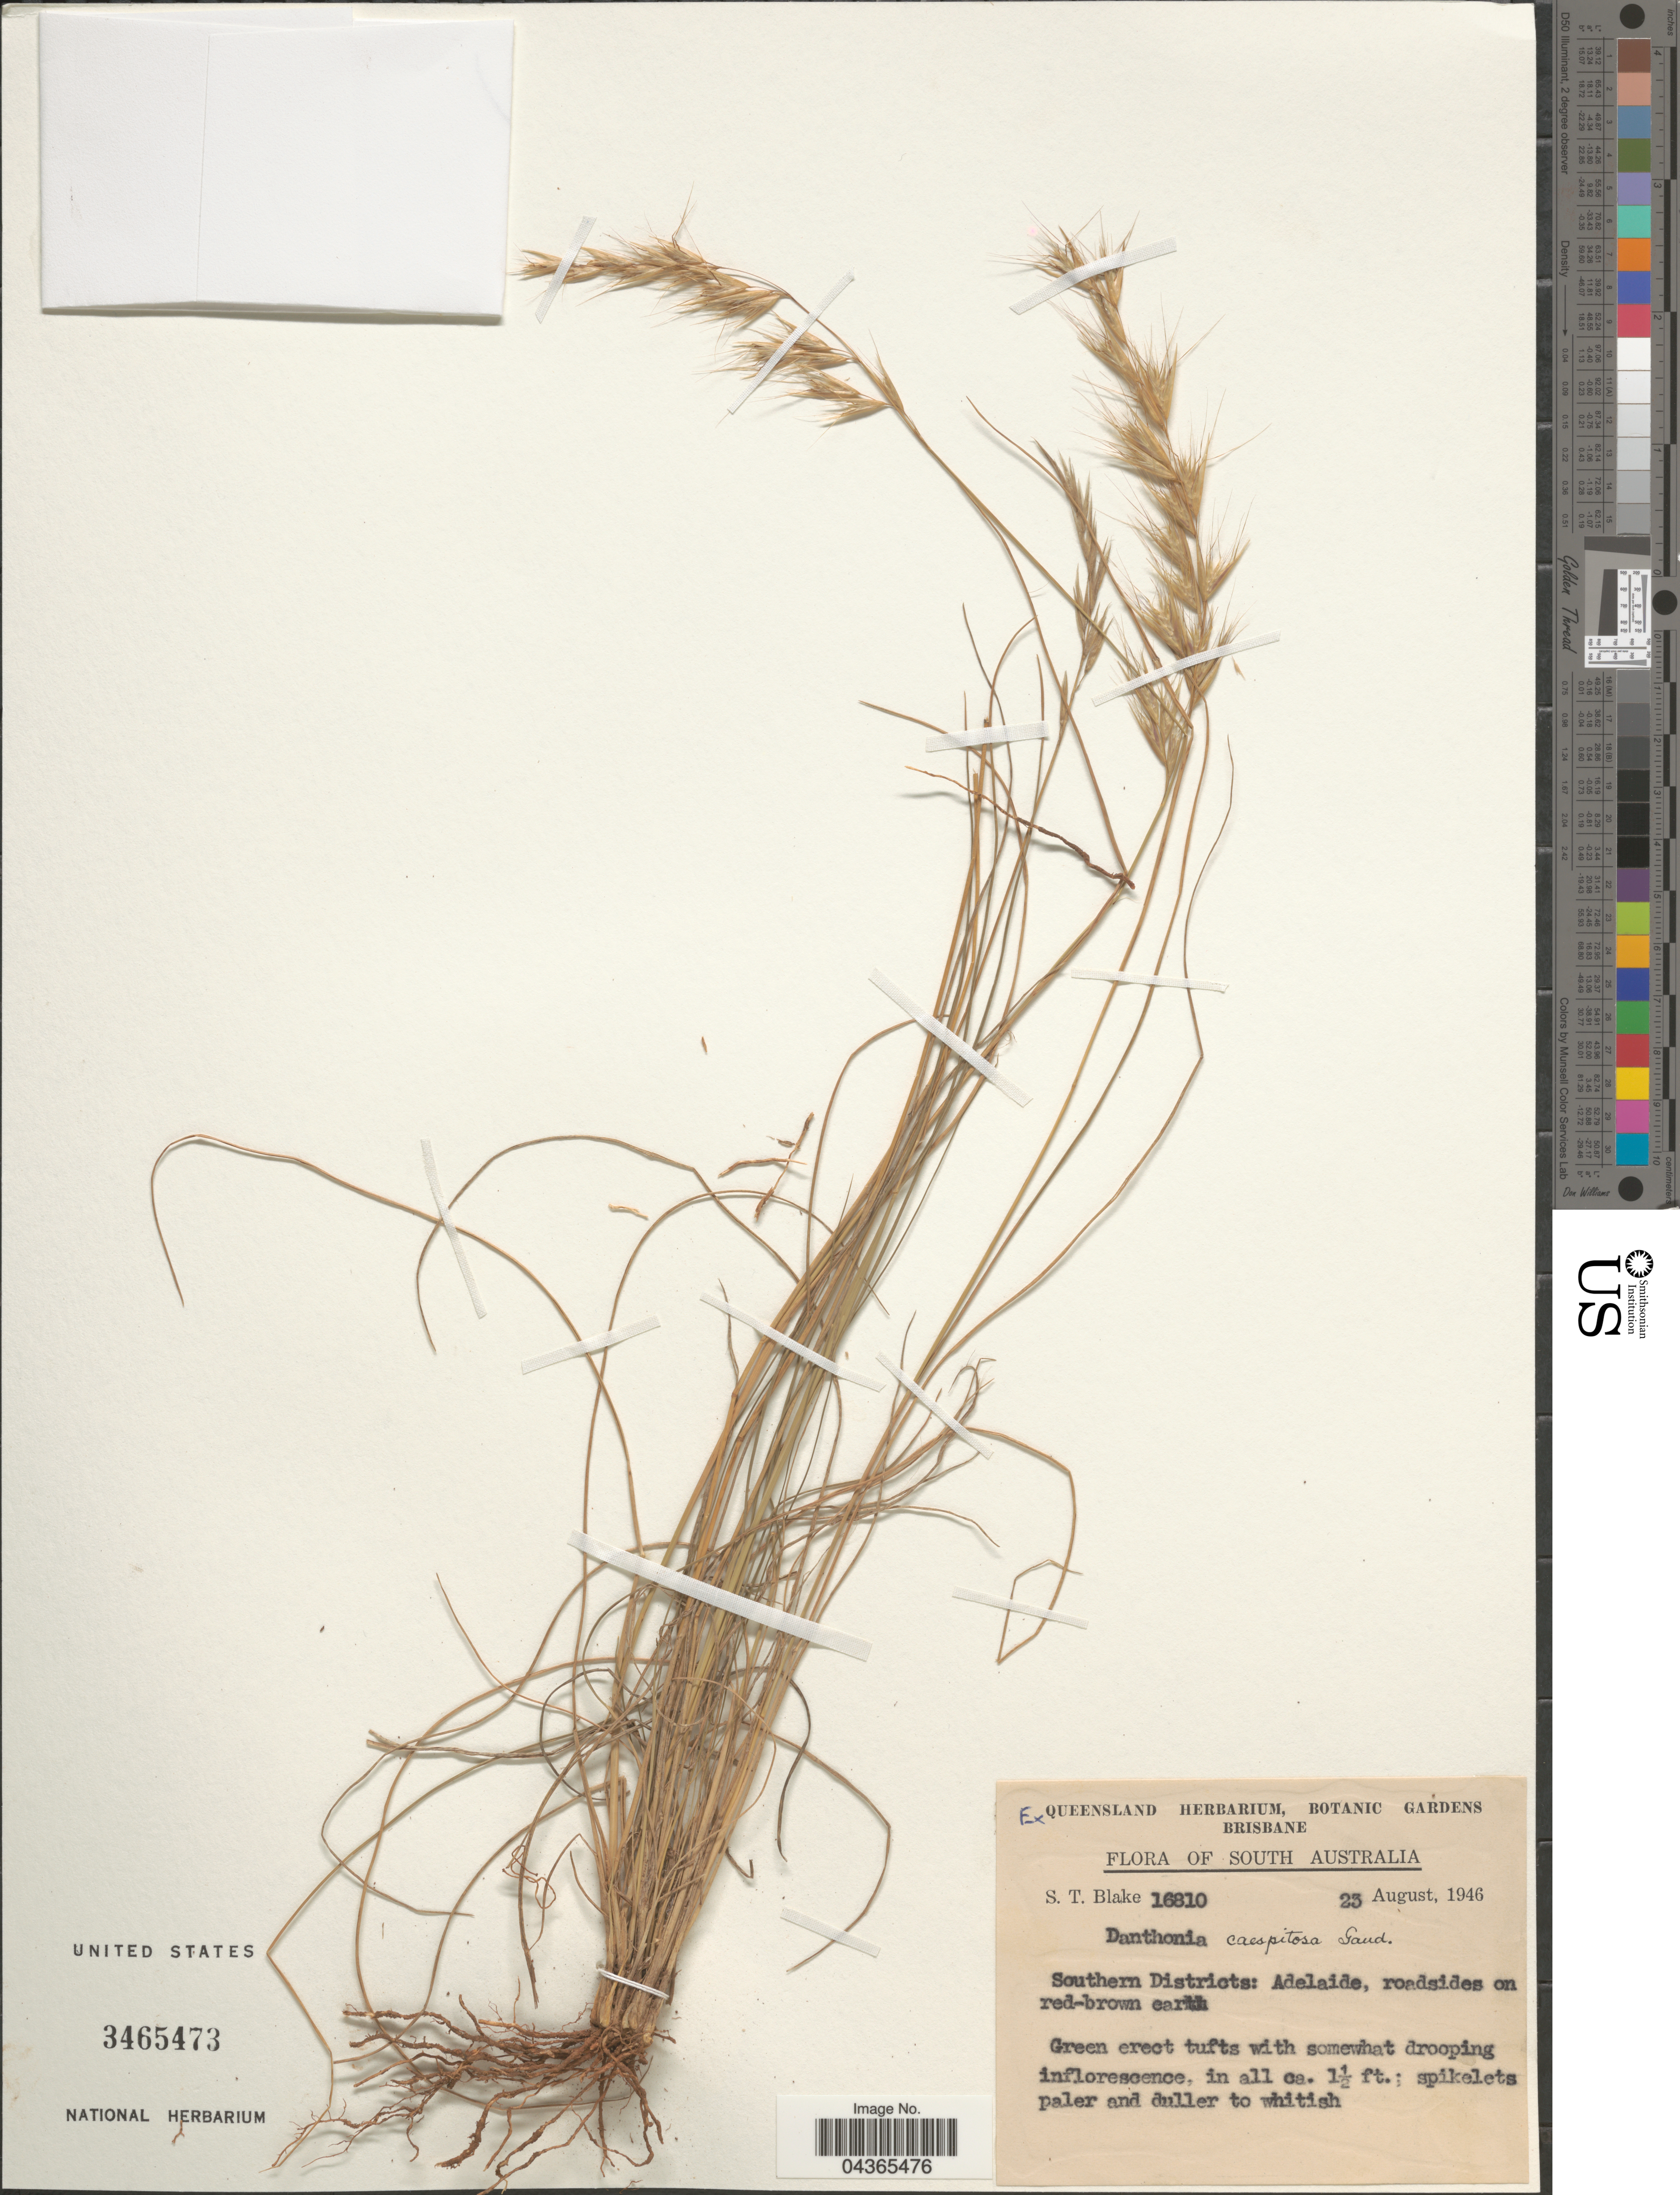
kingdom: Plantae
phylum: Tracheophyta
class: Liliopsida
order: Poales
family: Poaceae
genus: Rytidosperma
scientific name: Rytidosperma caespitosum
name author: (Gaudich.) Connor & Edgar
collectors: S. T. Blake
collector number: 16810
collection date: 1946-08-23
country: Australia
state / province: South Australia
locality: Southern Districts: Adelaide, roadsides on red-brown earth.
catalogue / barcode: US 3465473